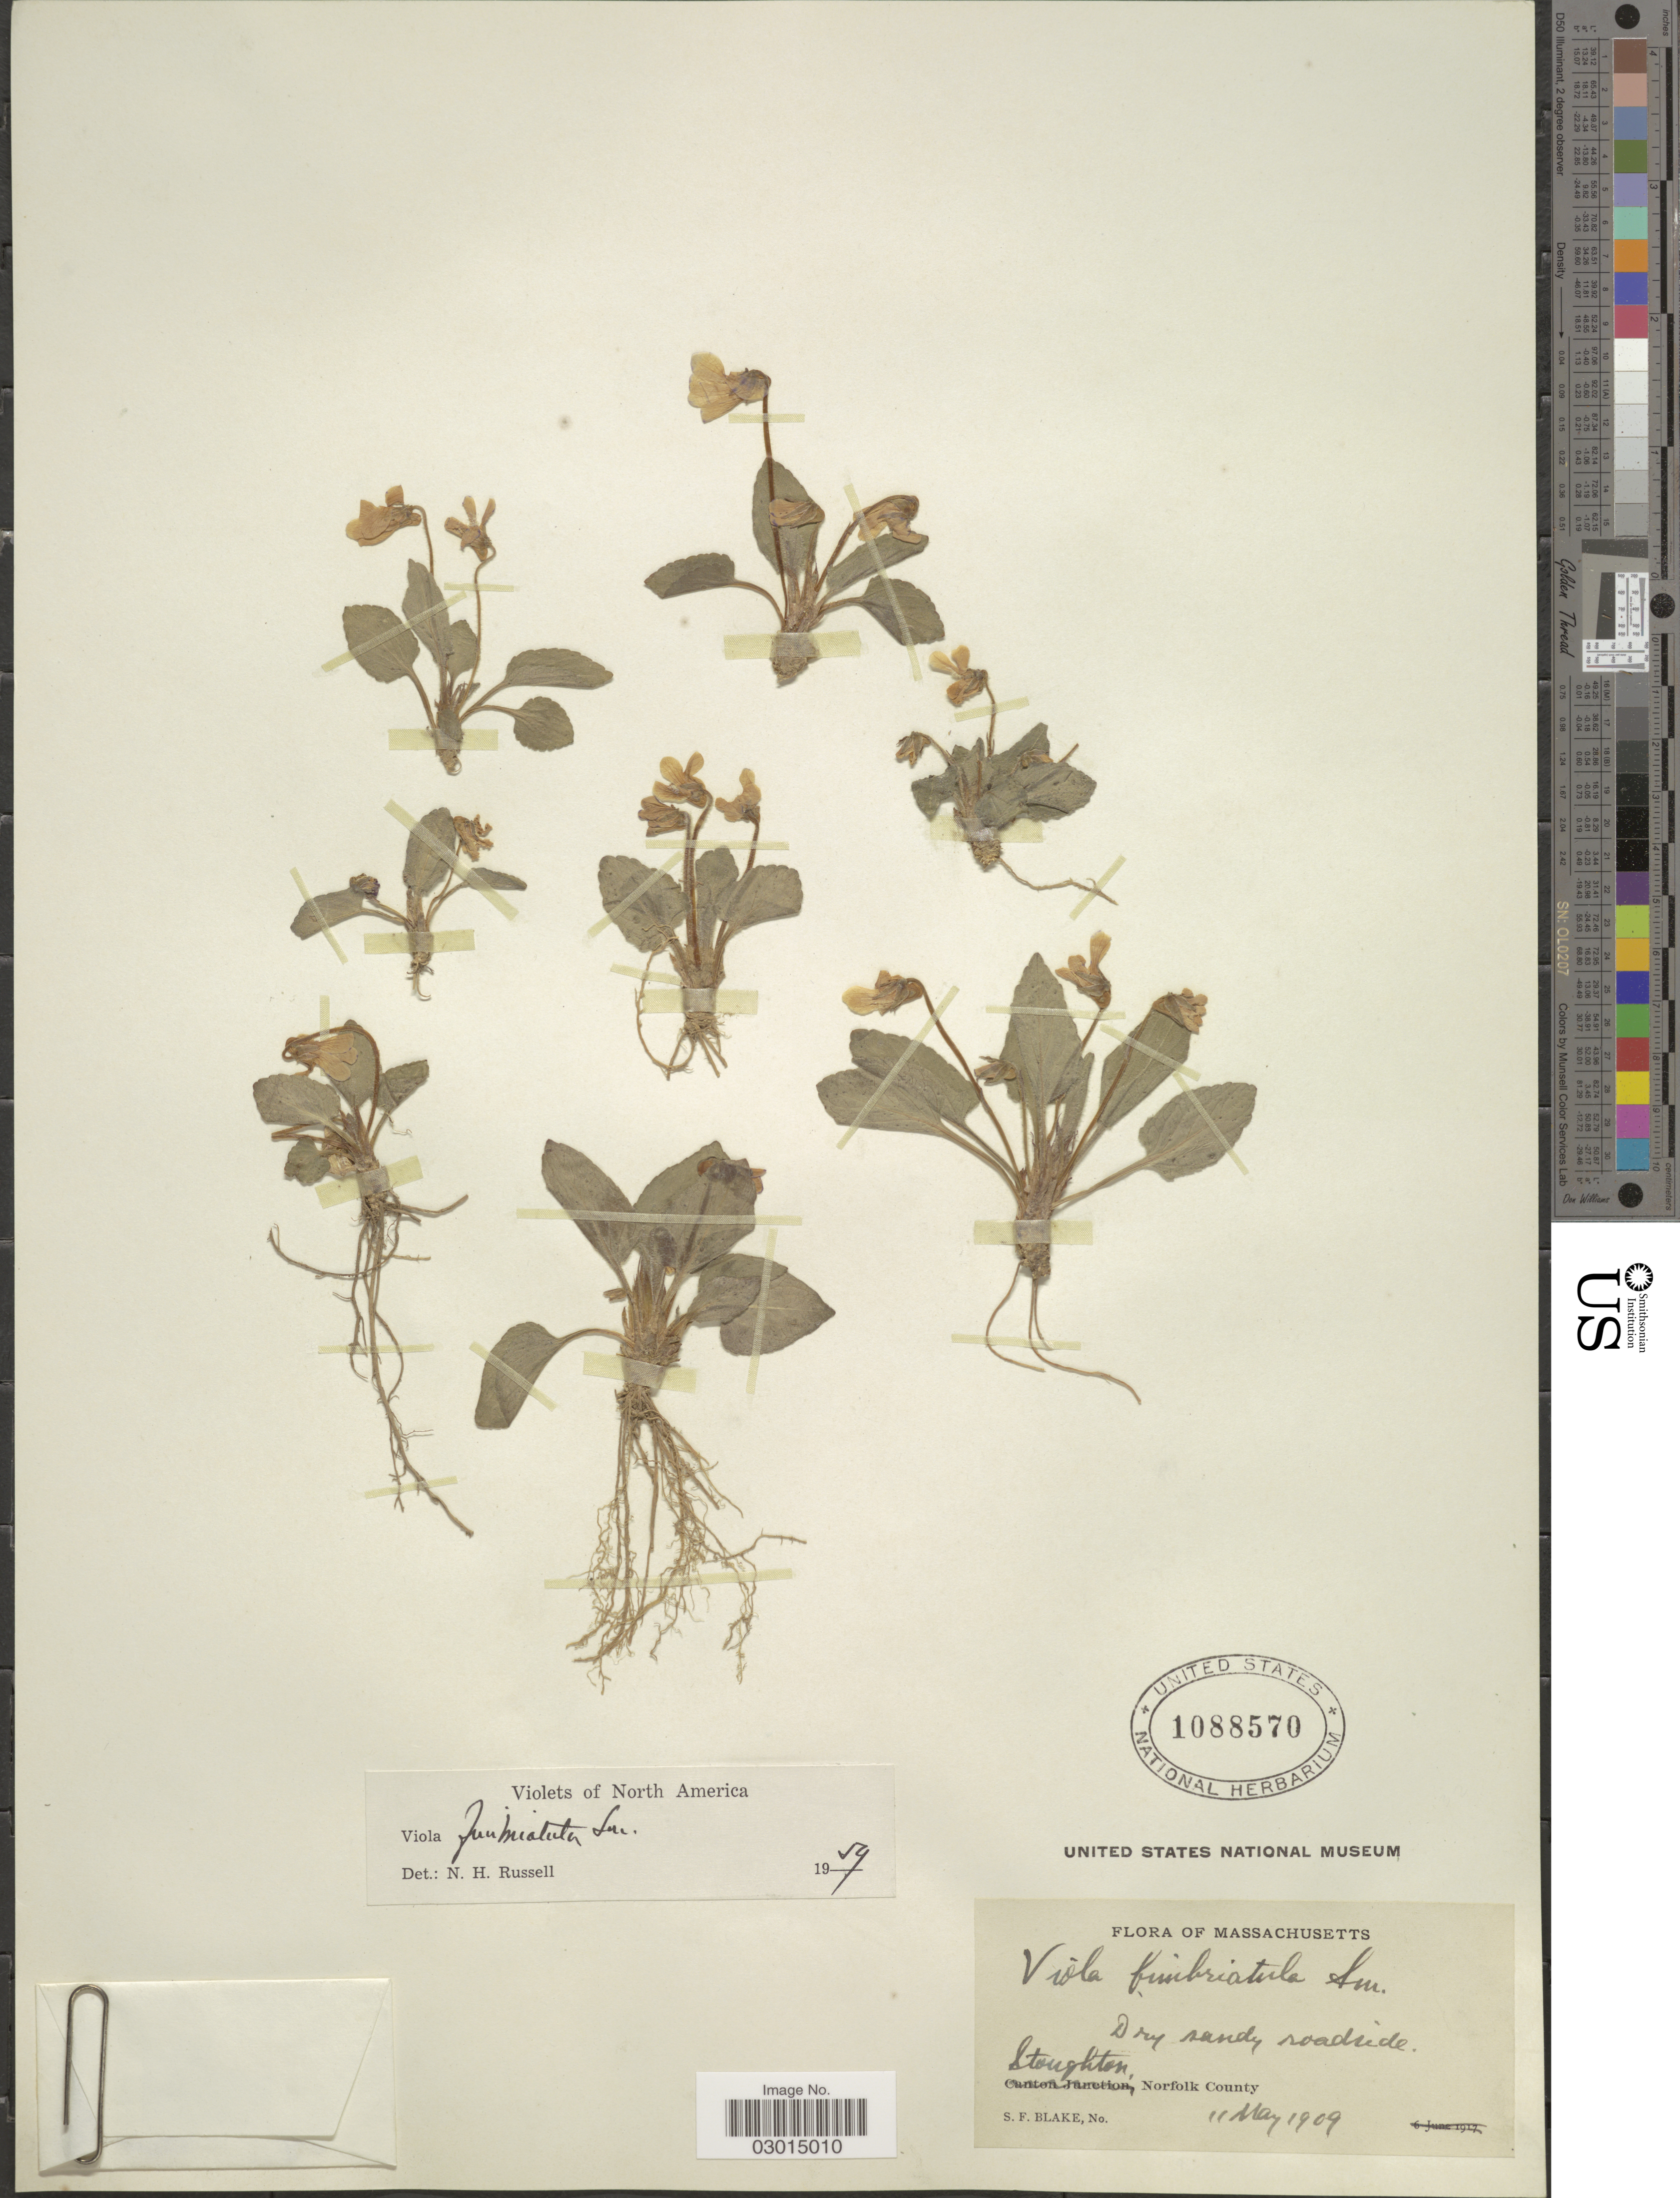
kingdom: Plantae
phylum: Tracheophyta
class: Magnoliopsida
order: Malpighiales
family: Violaceae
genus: Viola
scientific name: Viola fimbriatula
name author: Small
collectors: S. Blake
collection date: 1909-05-11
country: United States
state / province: Massachusetts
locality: Stoughton, Norfolk County.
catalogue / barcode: US 1088570